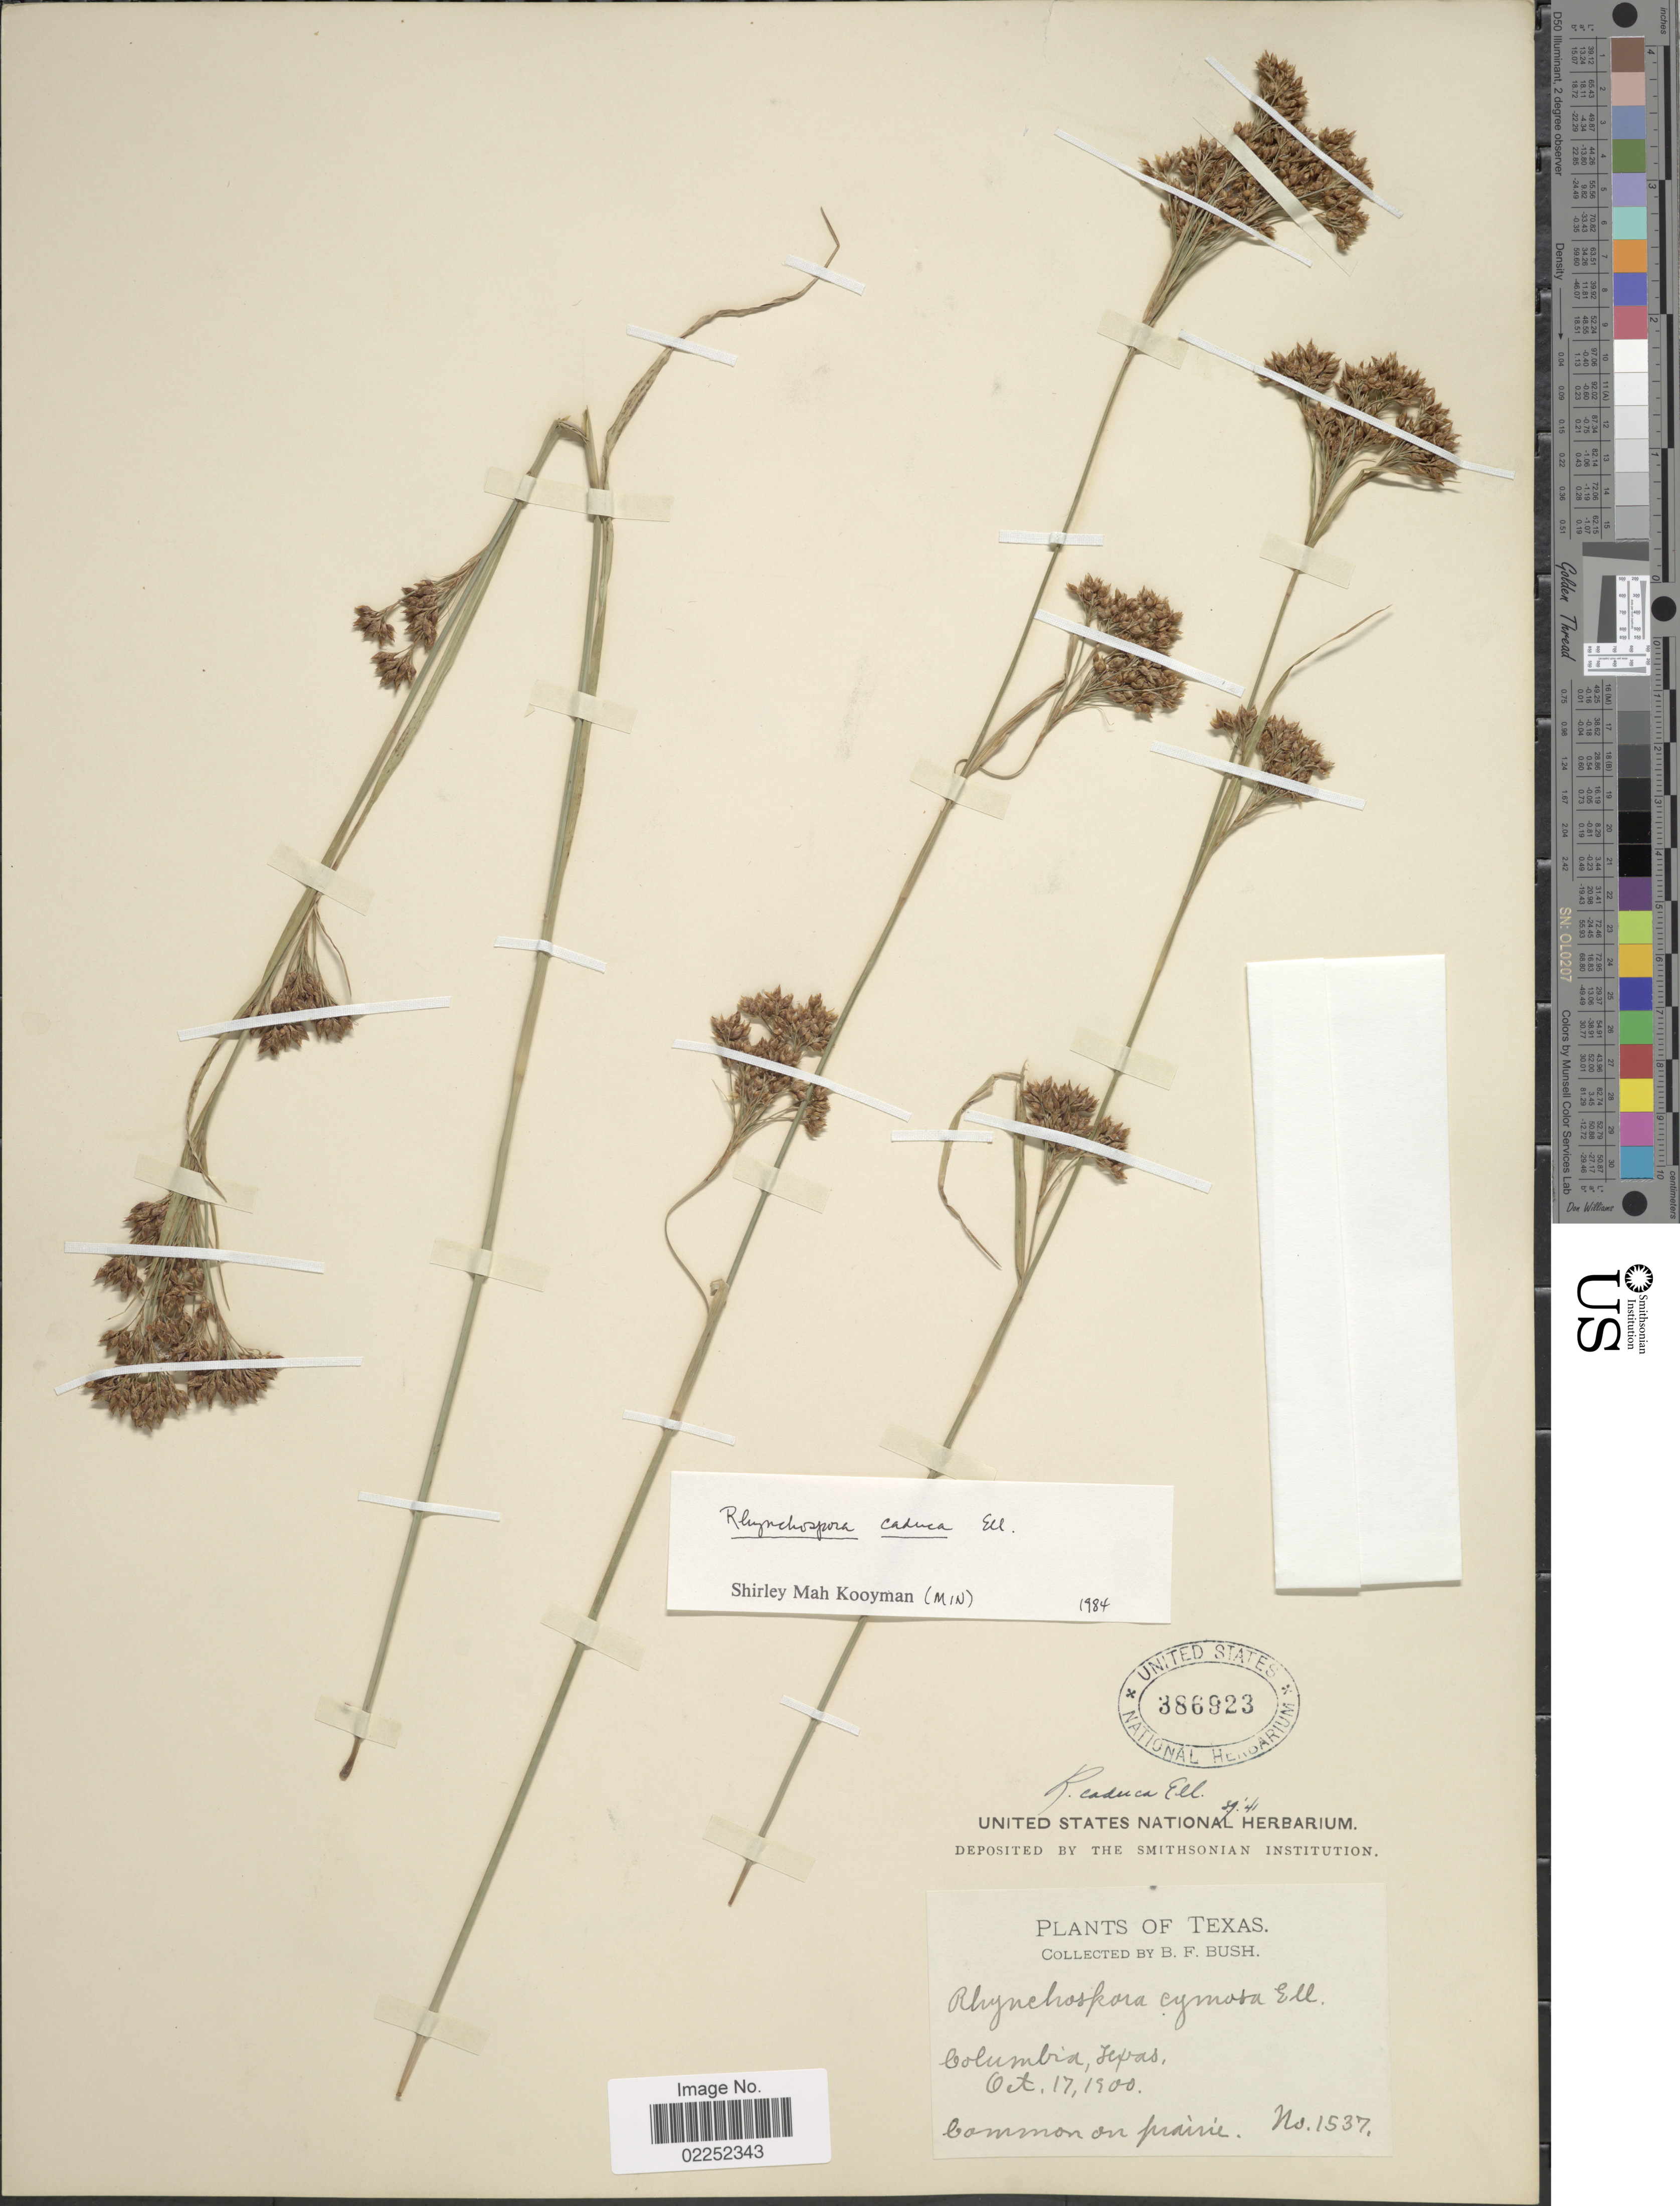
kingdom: Plantae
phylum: Tracheophyta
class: Liliopsida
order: Poales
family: Cyperaceae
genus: Rhynchospora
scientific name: Rhynchospora caduca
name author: Elliott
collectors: B. F. Bush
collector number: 1537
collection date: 1900-10-17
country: United States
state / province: Texas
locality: Columbia, common on prairie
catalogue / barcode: US 386923